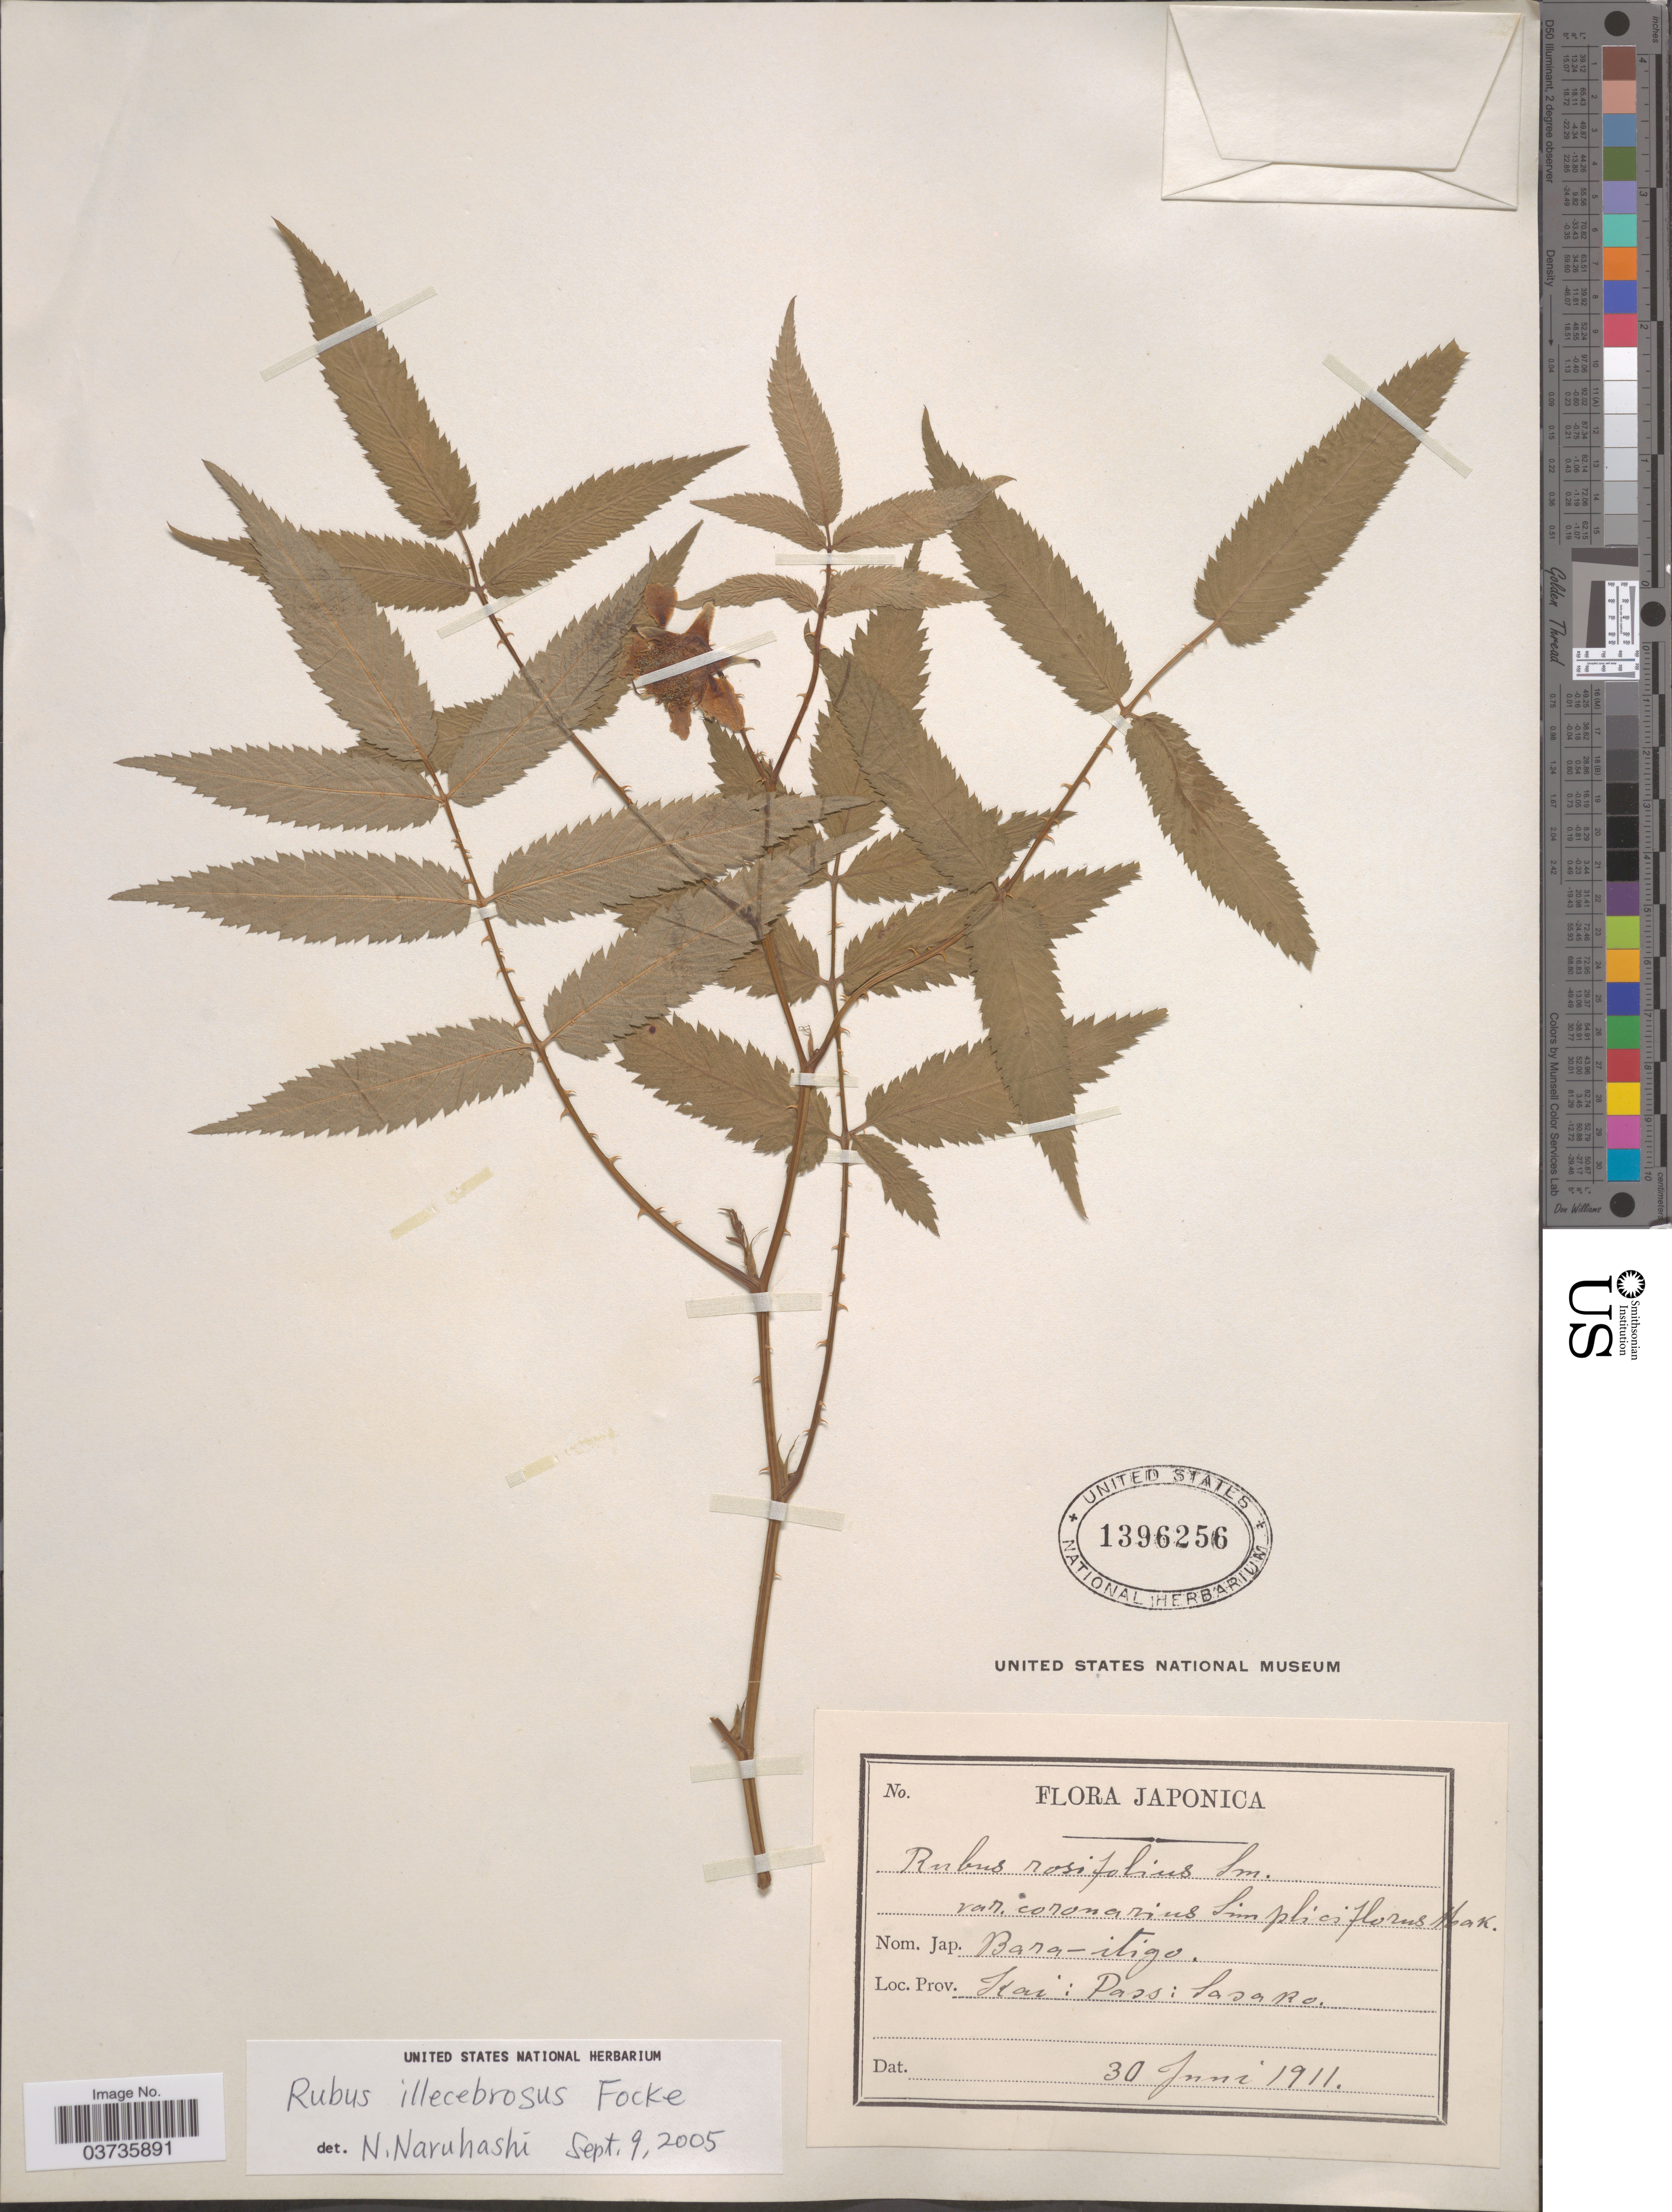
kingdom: Plantae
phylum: Tracheophyta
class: Magnoliopsida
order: Rosales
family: Rosaceae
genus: Rubus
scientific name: Rubus illecebrosus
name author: Focke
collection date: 1911-06-30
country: Japan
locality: Prov. Kai: Pass: Sasako.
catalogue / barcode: US 1396256